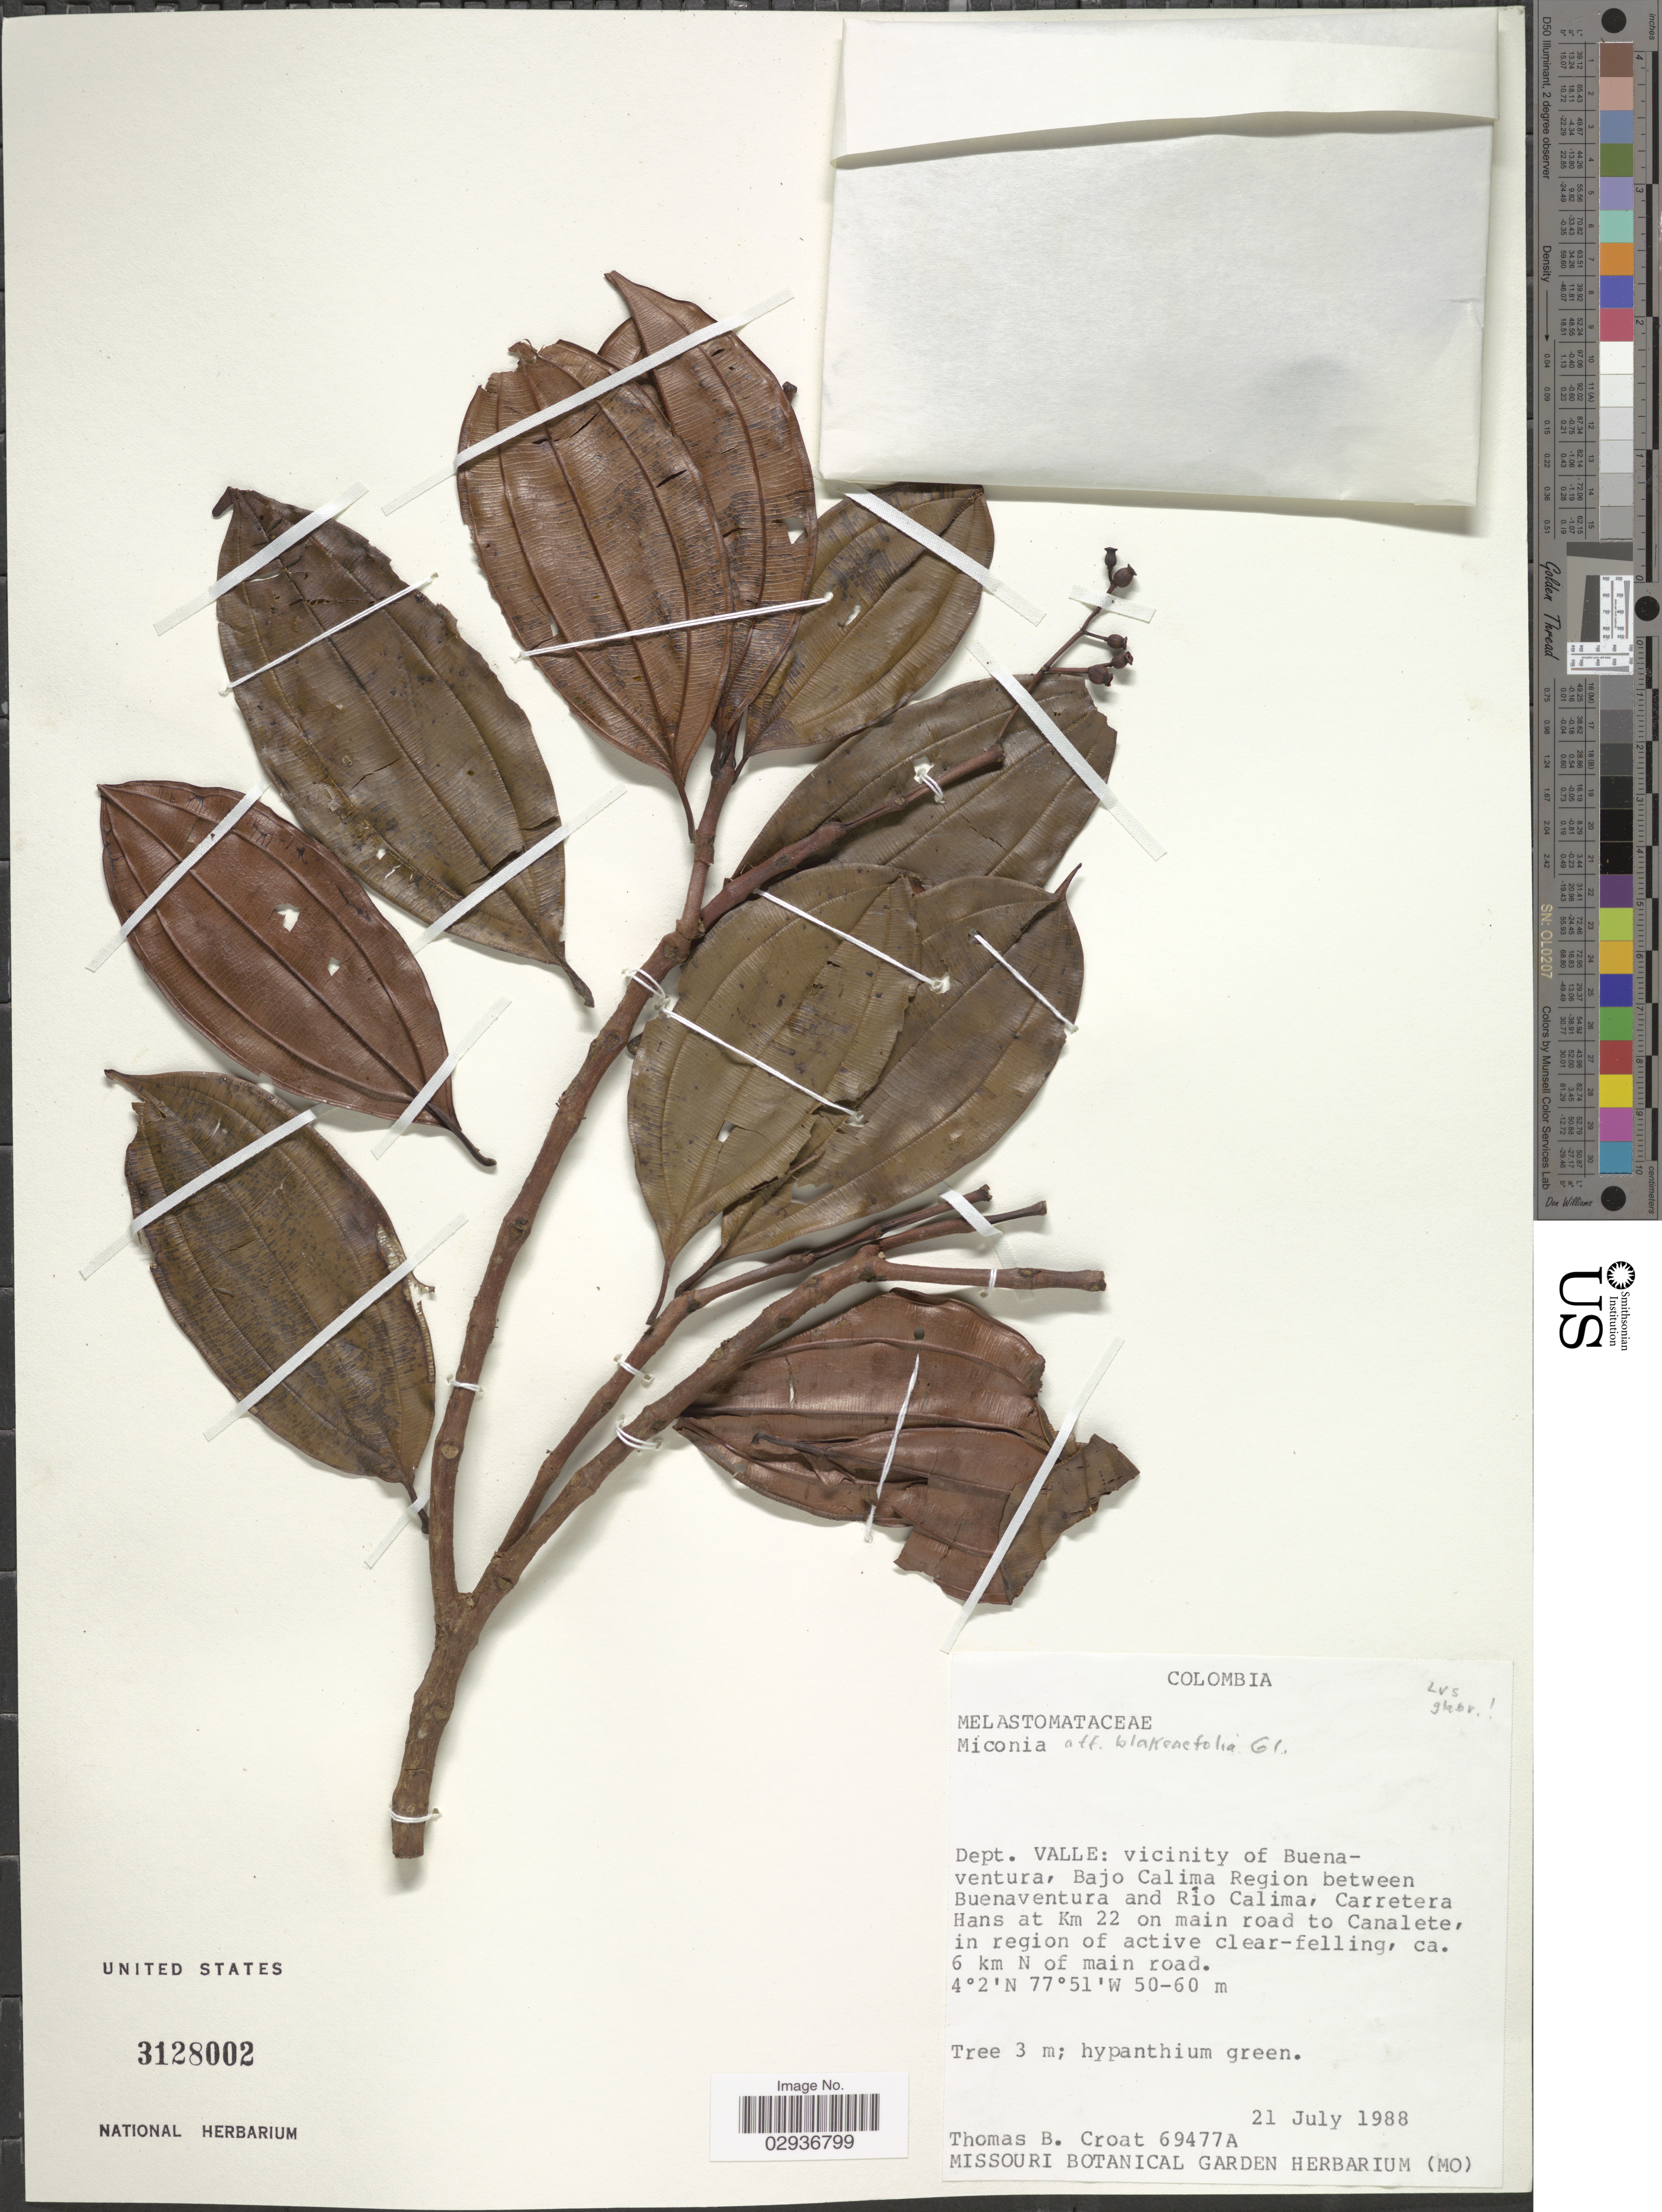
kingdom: Plantae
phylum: Tracheophyta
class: Magnoliopsida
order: Myrtales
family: Melastomataceae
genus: Miconia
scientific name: Miconia blakeaefolia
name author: Gleason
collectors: T. B. Croat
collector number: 69477A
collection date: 1988-07-21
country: Colombia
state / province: Valle del Cauca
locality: vicinity of Buenaventura, Bajo Calima Region between Buenaventura and Río Calima, Carretera Hans at Km 22 on main road to Canalete, in region of active clear-felling, ca. 6 km N of main road.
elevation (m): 50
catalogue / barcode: US 3128002